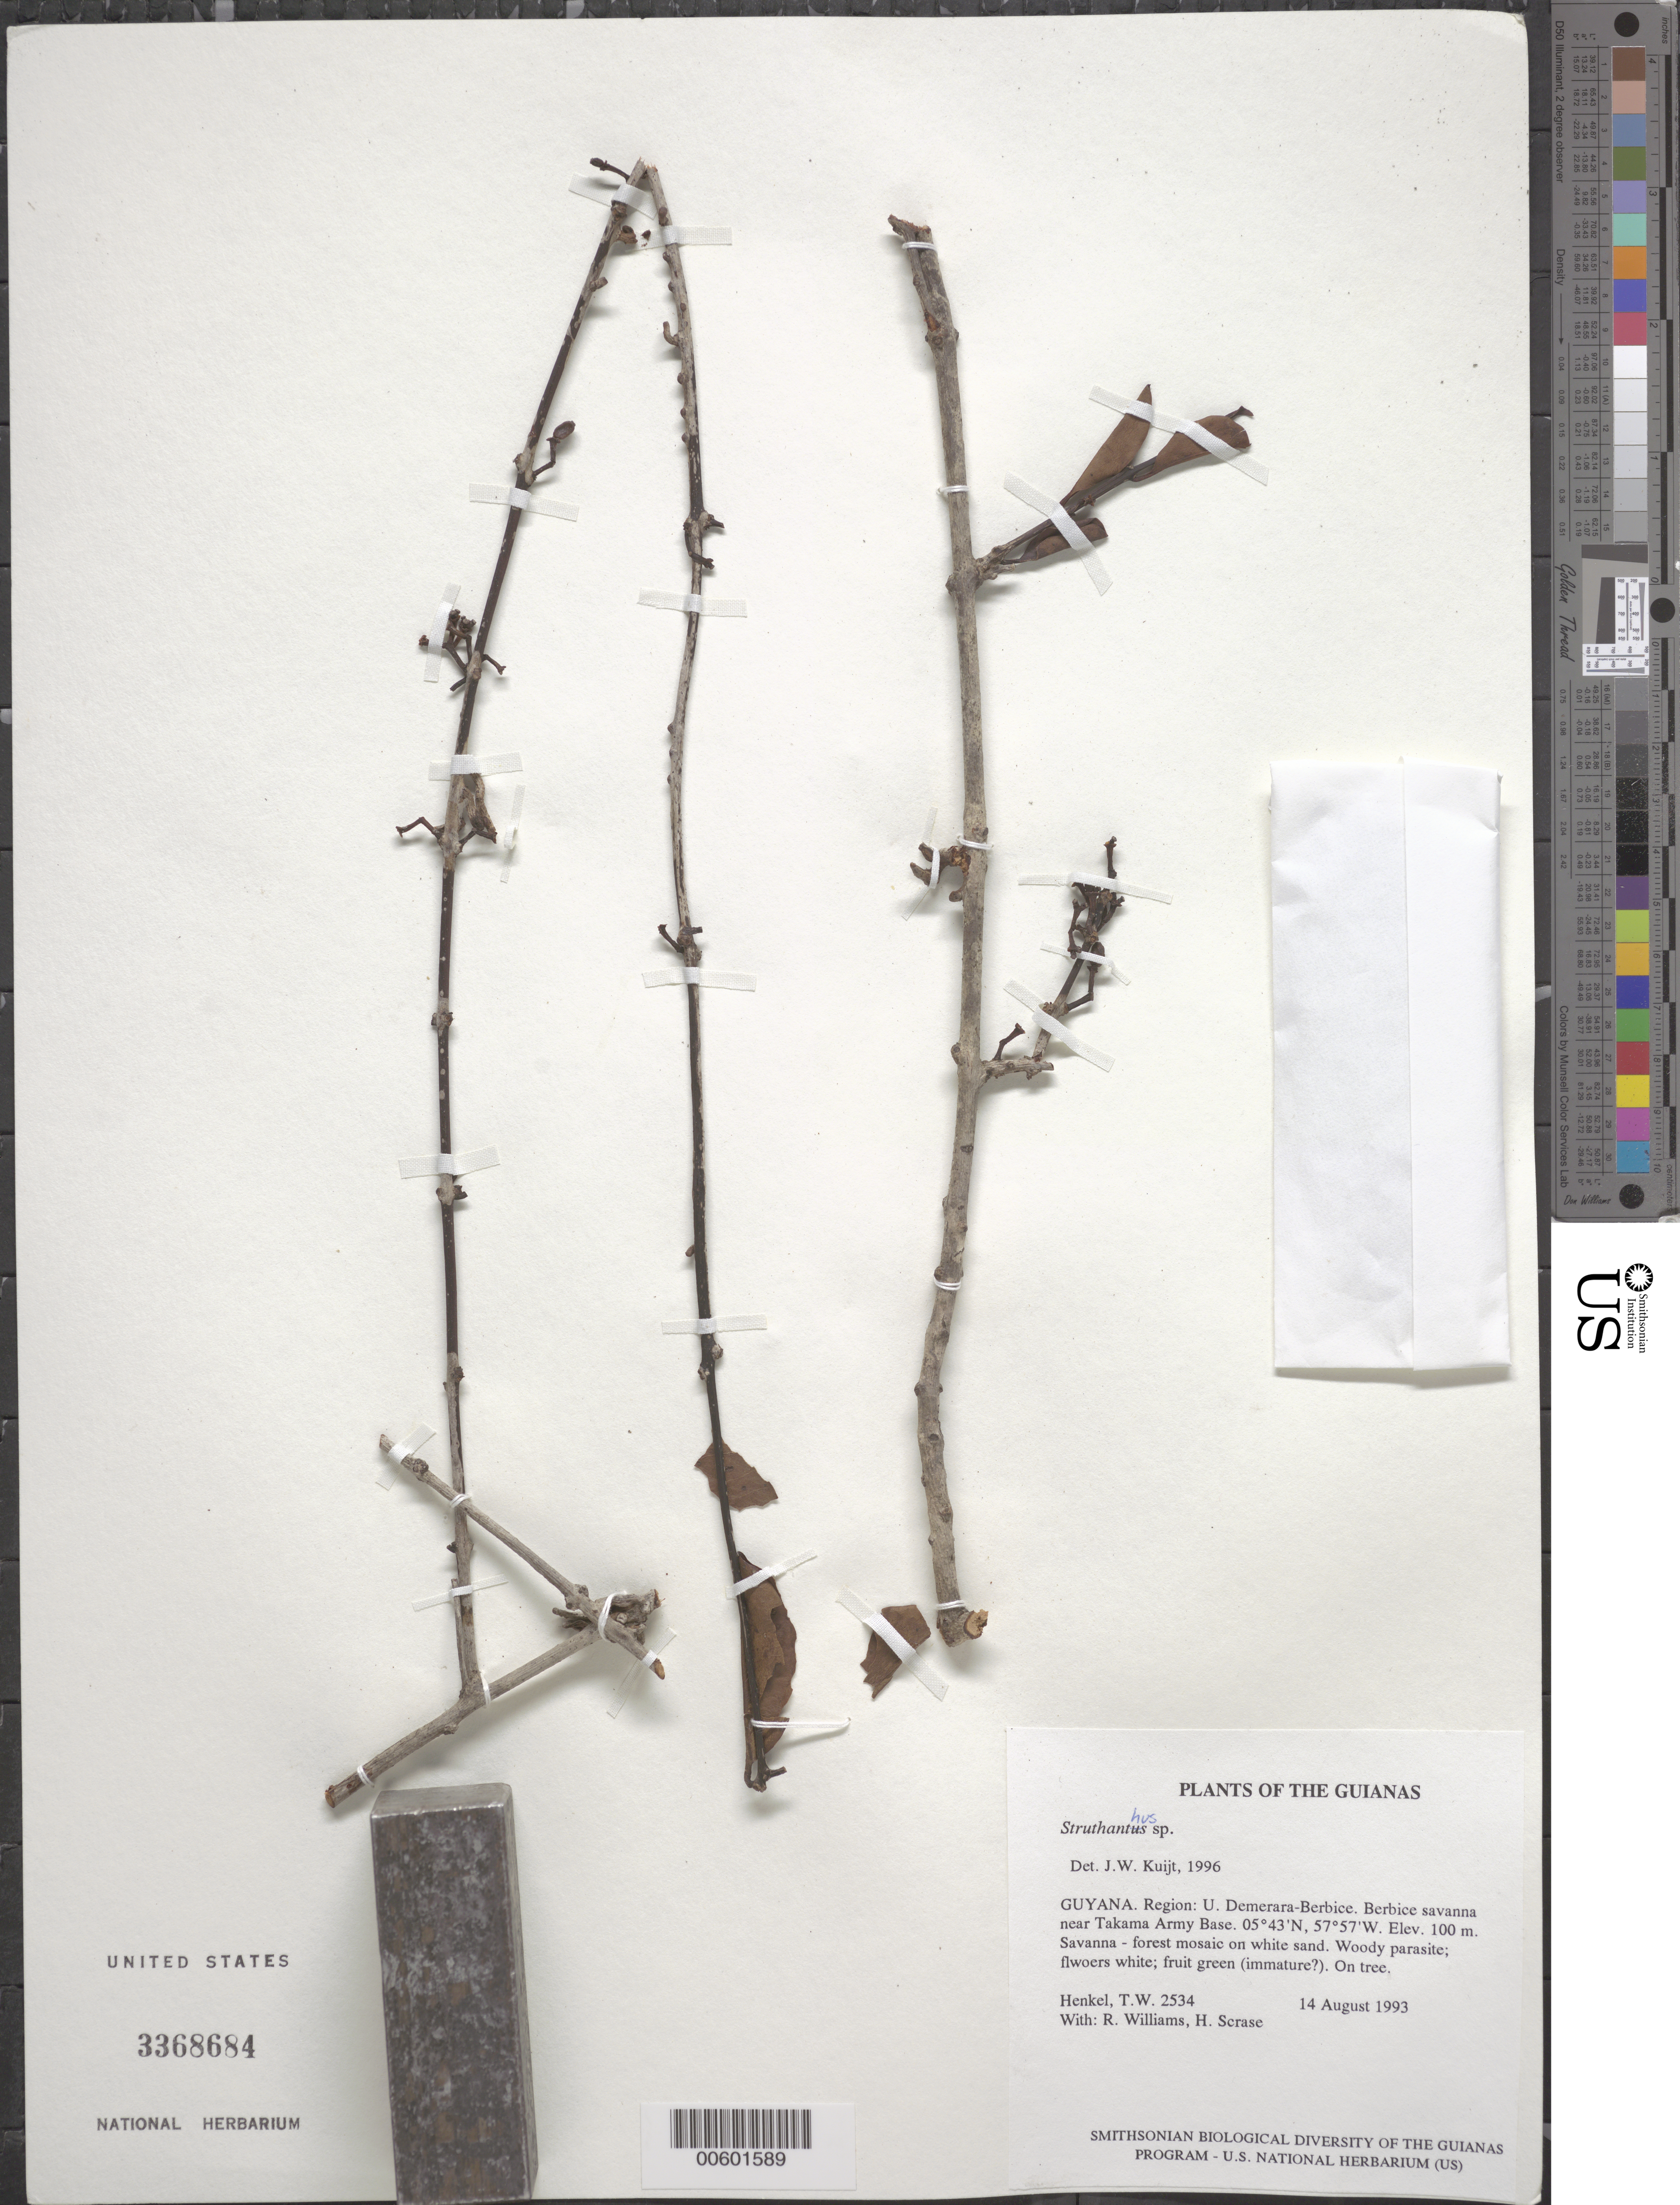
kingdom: Plantae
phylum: Tracheophyta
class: Magnoliopsida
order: Santalales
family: Loranthaceae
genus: Struthanthus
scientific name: Struthanthus sp.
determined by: Kuijt, Job, (CANADA)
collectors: T. Henkel, R. Williams & H. Scrase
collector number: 2534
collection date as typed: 14 August 1993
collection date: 1993-08-14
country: Guyana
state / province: U. Demerara-Berbice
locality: Berbice savanna near Takama Army Base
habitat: Savanna - forest mosaic on white sand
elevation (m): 100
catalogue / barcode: US 3368684